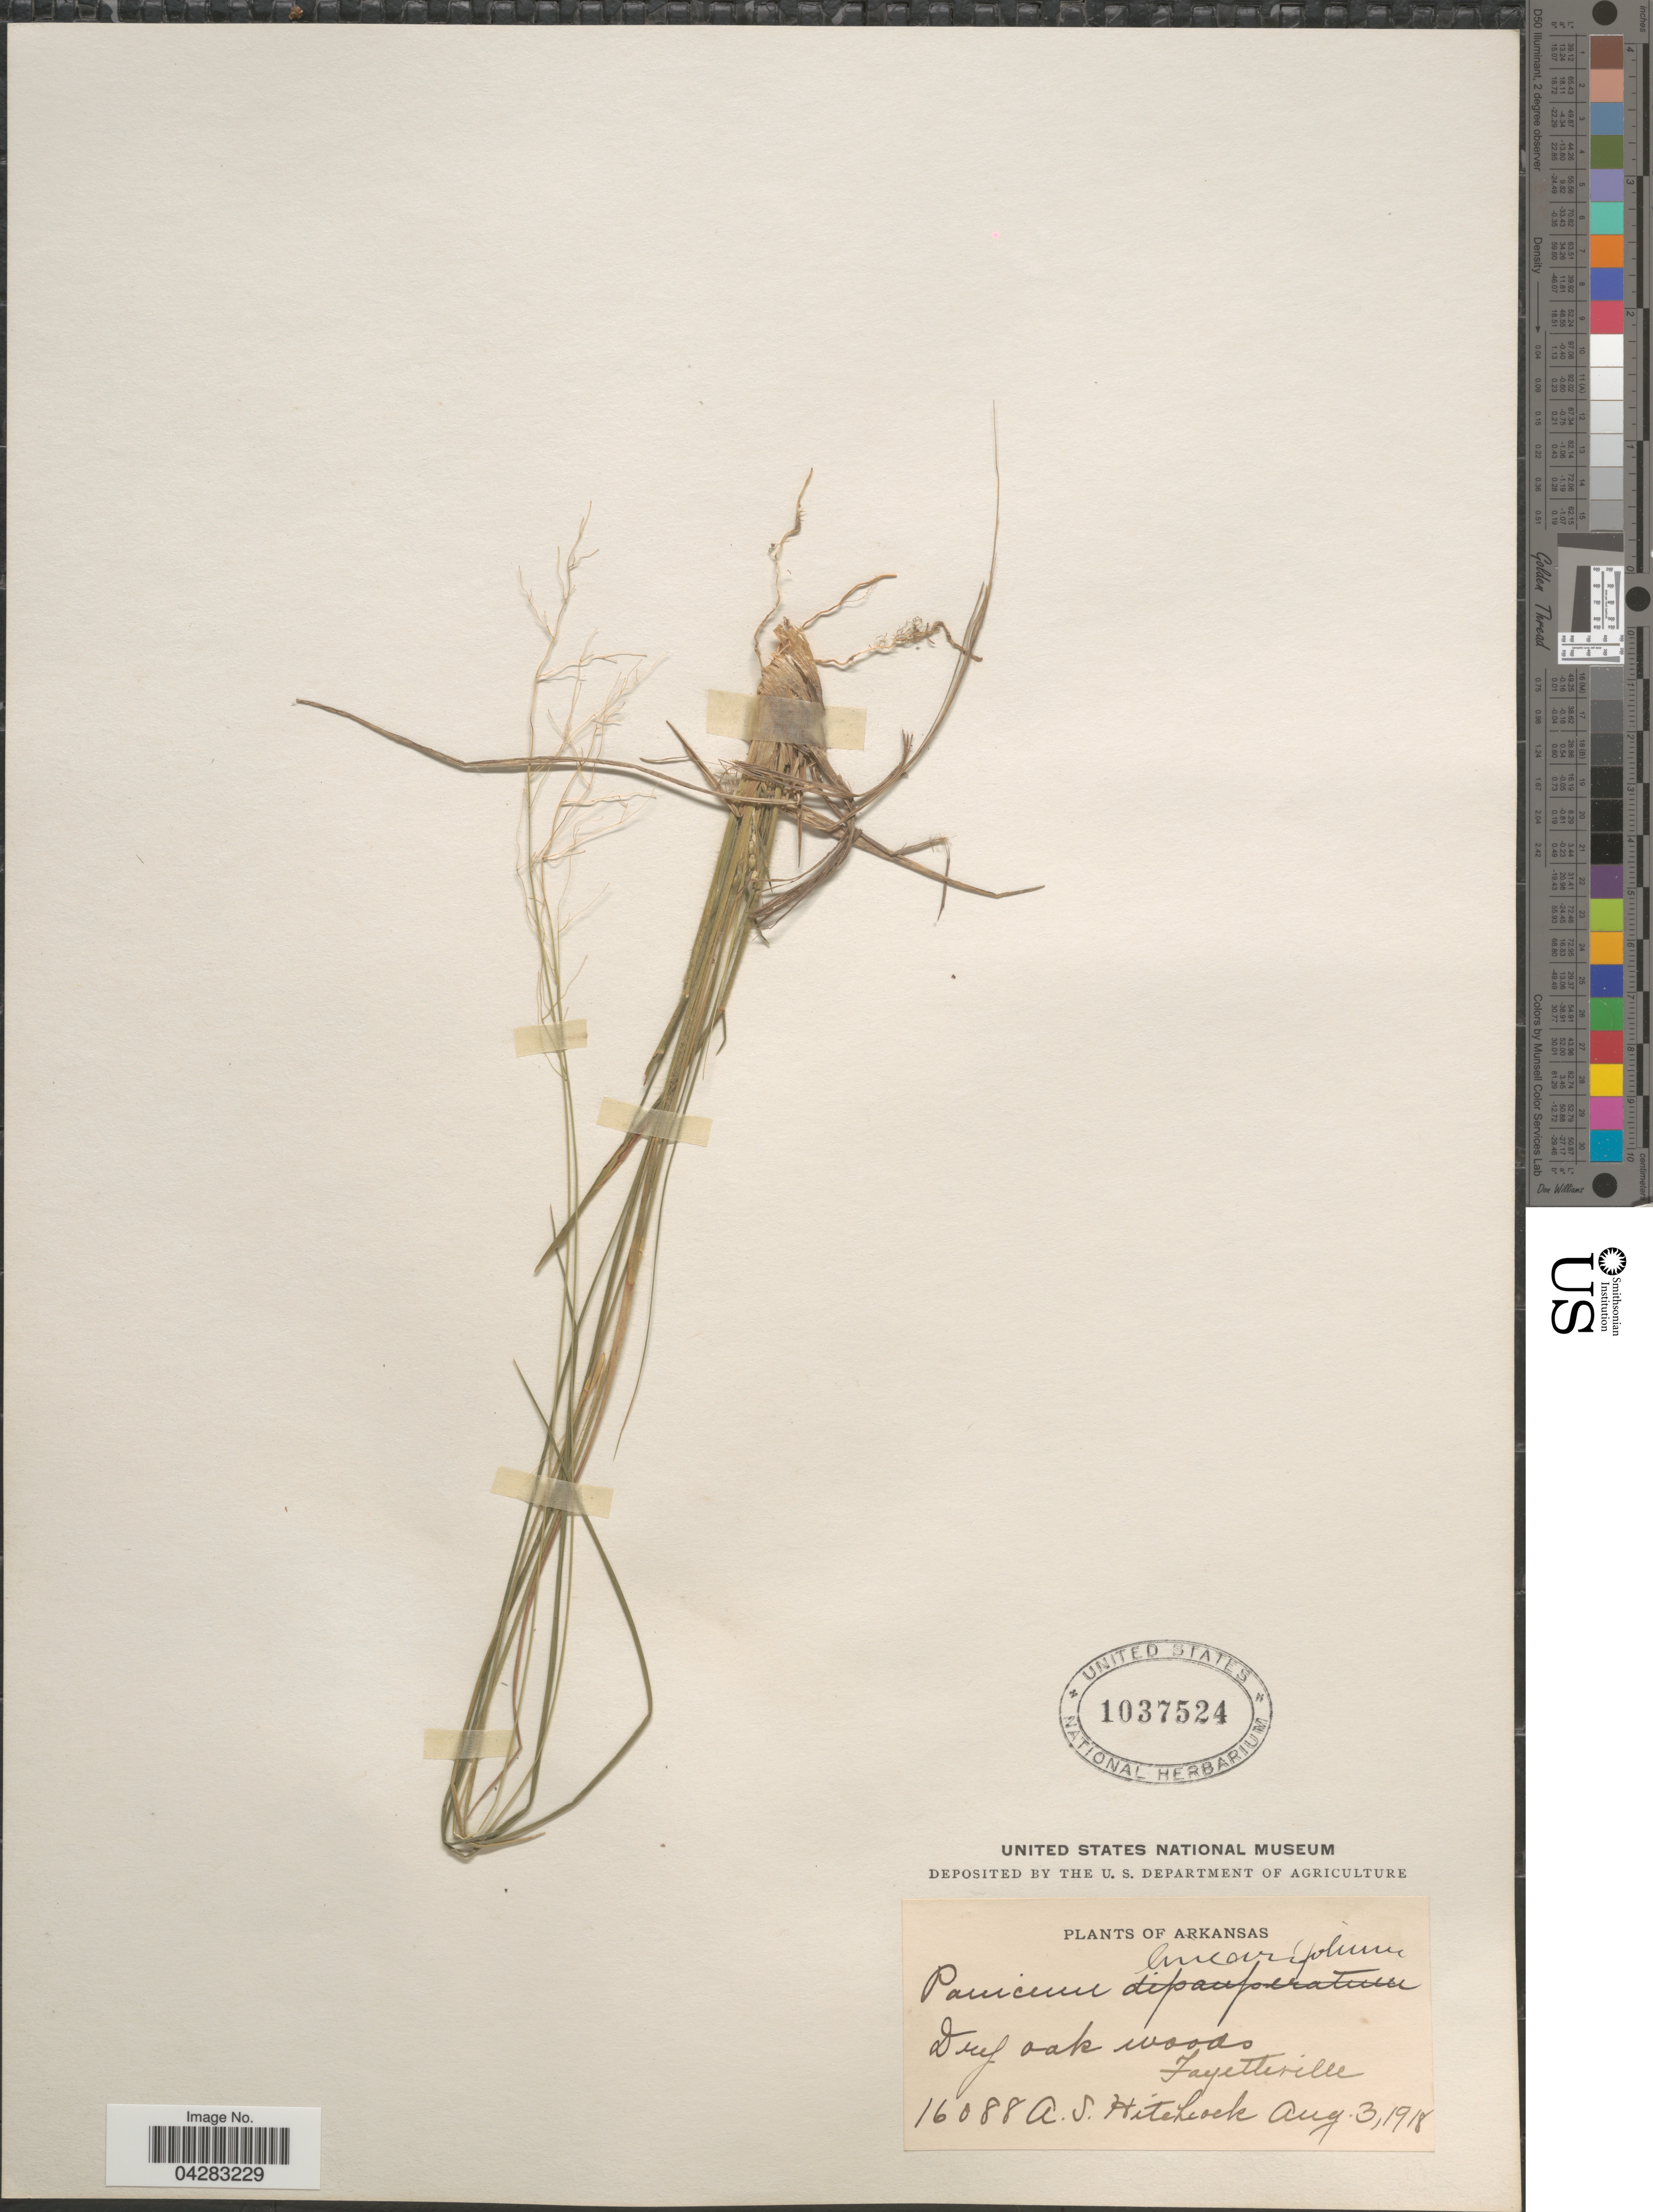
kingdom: Plantae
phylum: Tracheophyta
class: Liliopsida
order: Poales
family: Poaceae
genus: Dichanthelium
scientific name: Dichanthelium linearifolium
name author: (Scribn.) Gould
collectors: A. S. Hitchcock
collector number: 16088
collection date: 1918-08-03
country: United States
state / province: Arkansas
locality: Dry oak woods. Fayetteville.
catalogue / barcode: US 1037524